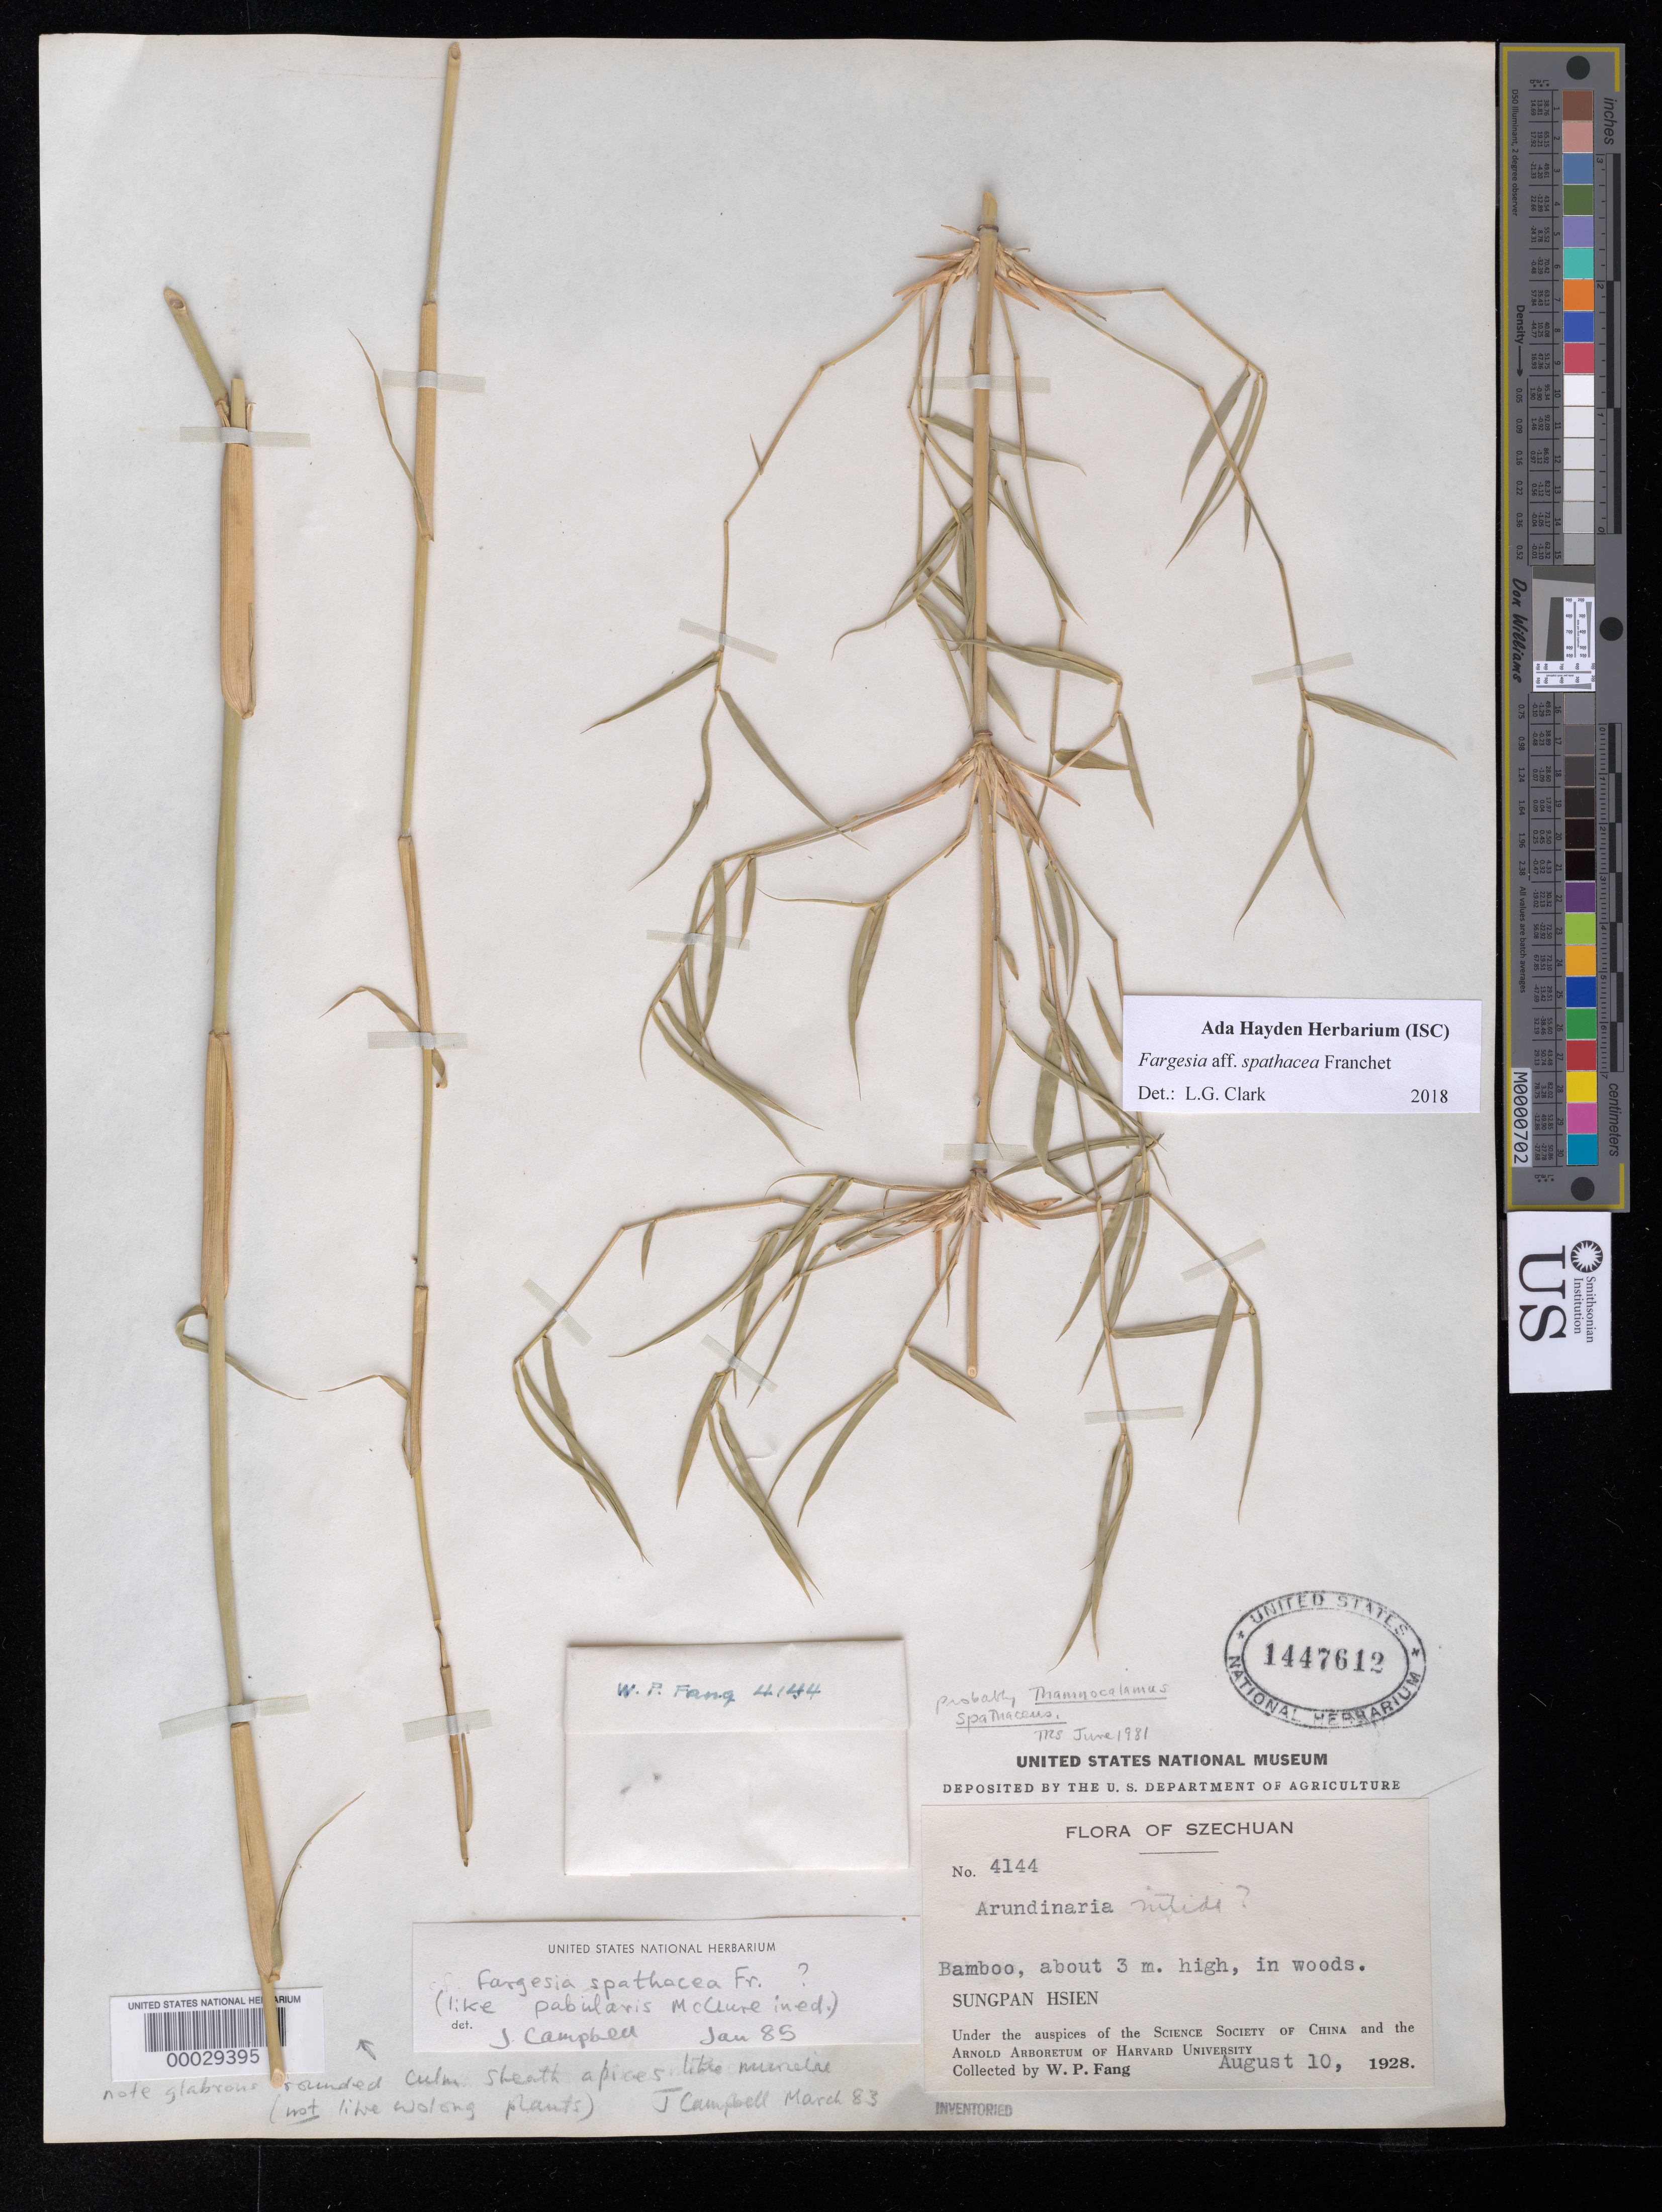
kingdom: Plantae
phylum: Tracheophyta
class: Liliopsida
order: Poales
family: Poaceae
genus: Fargesia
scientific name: Fargesia spathacea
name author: Franch.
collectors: W. P. Fang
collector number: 4144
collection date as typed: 10 Aug 1928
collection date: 1928-08-10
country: China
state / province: Sichuan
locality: Sungpan hsien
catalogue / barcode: US 1447612